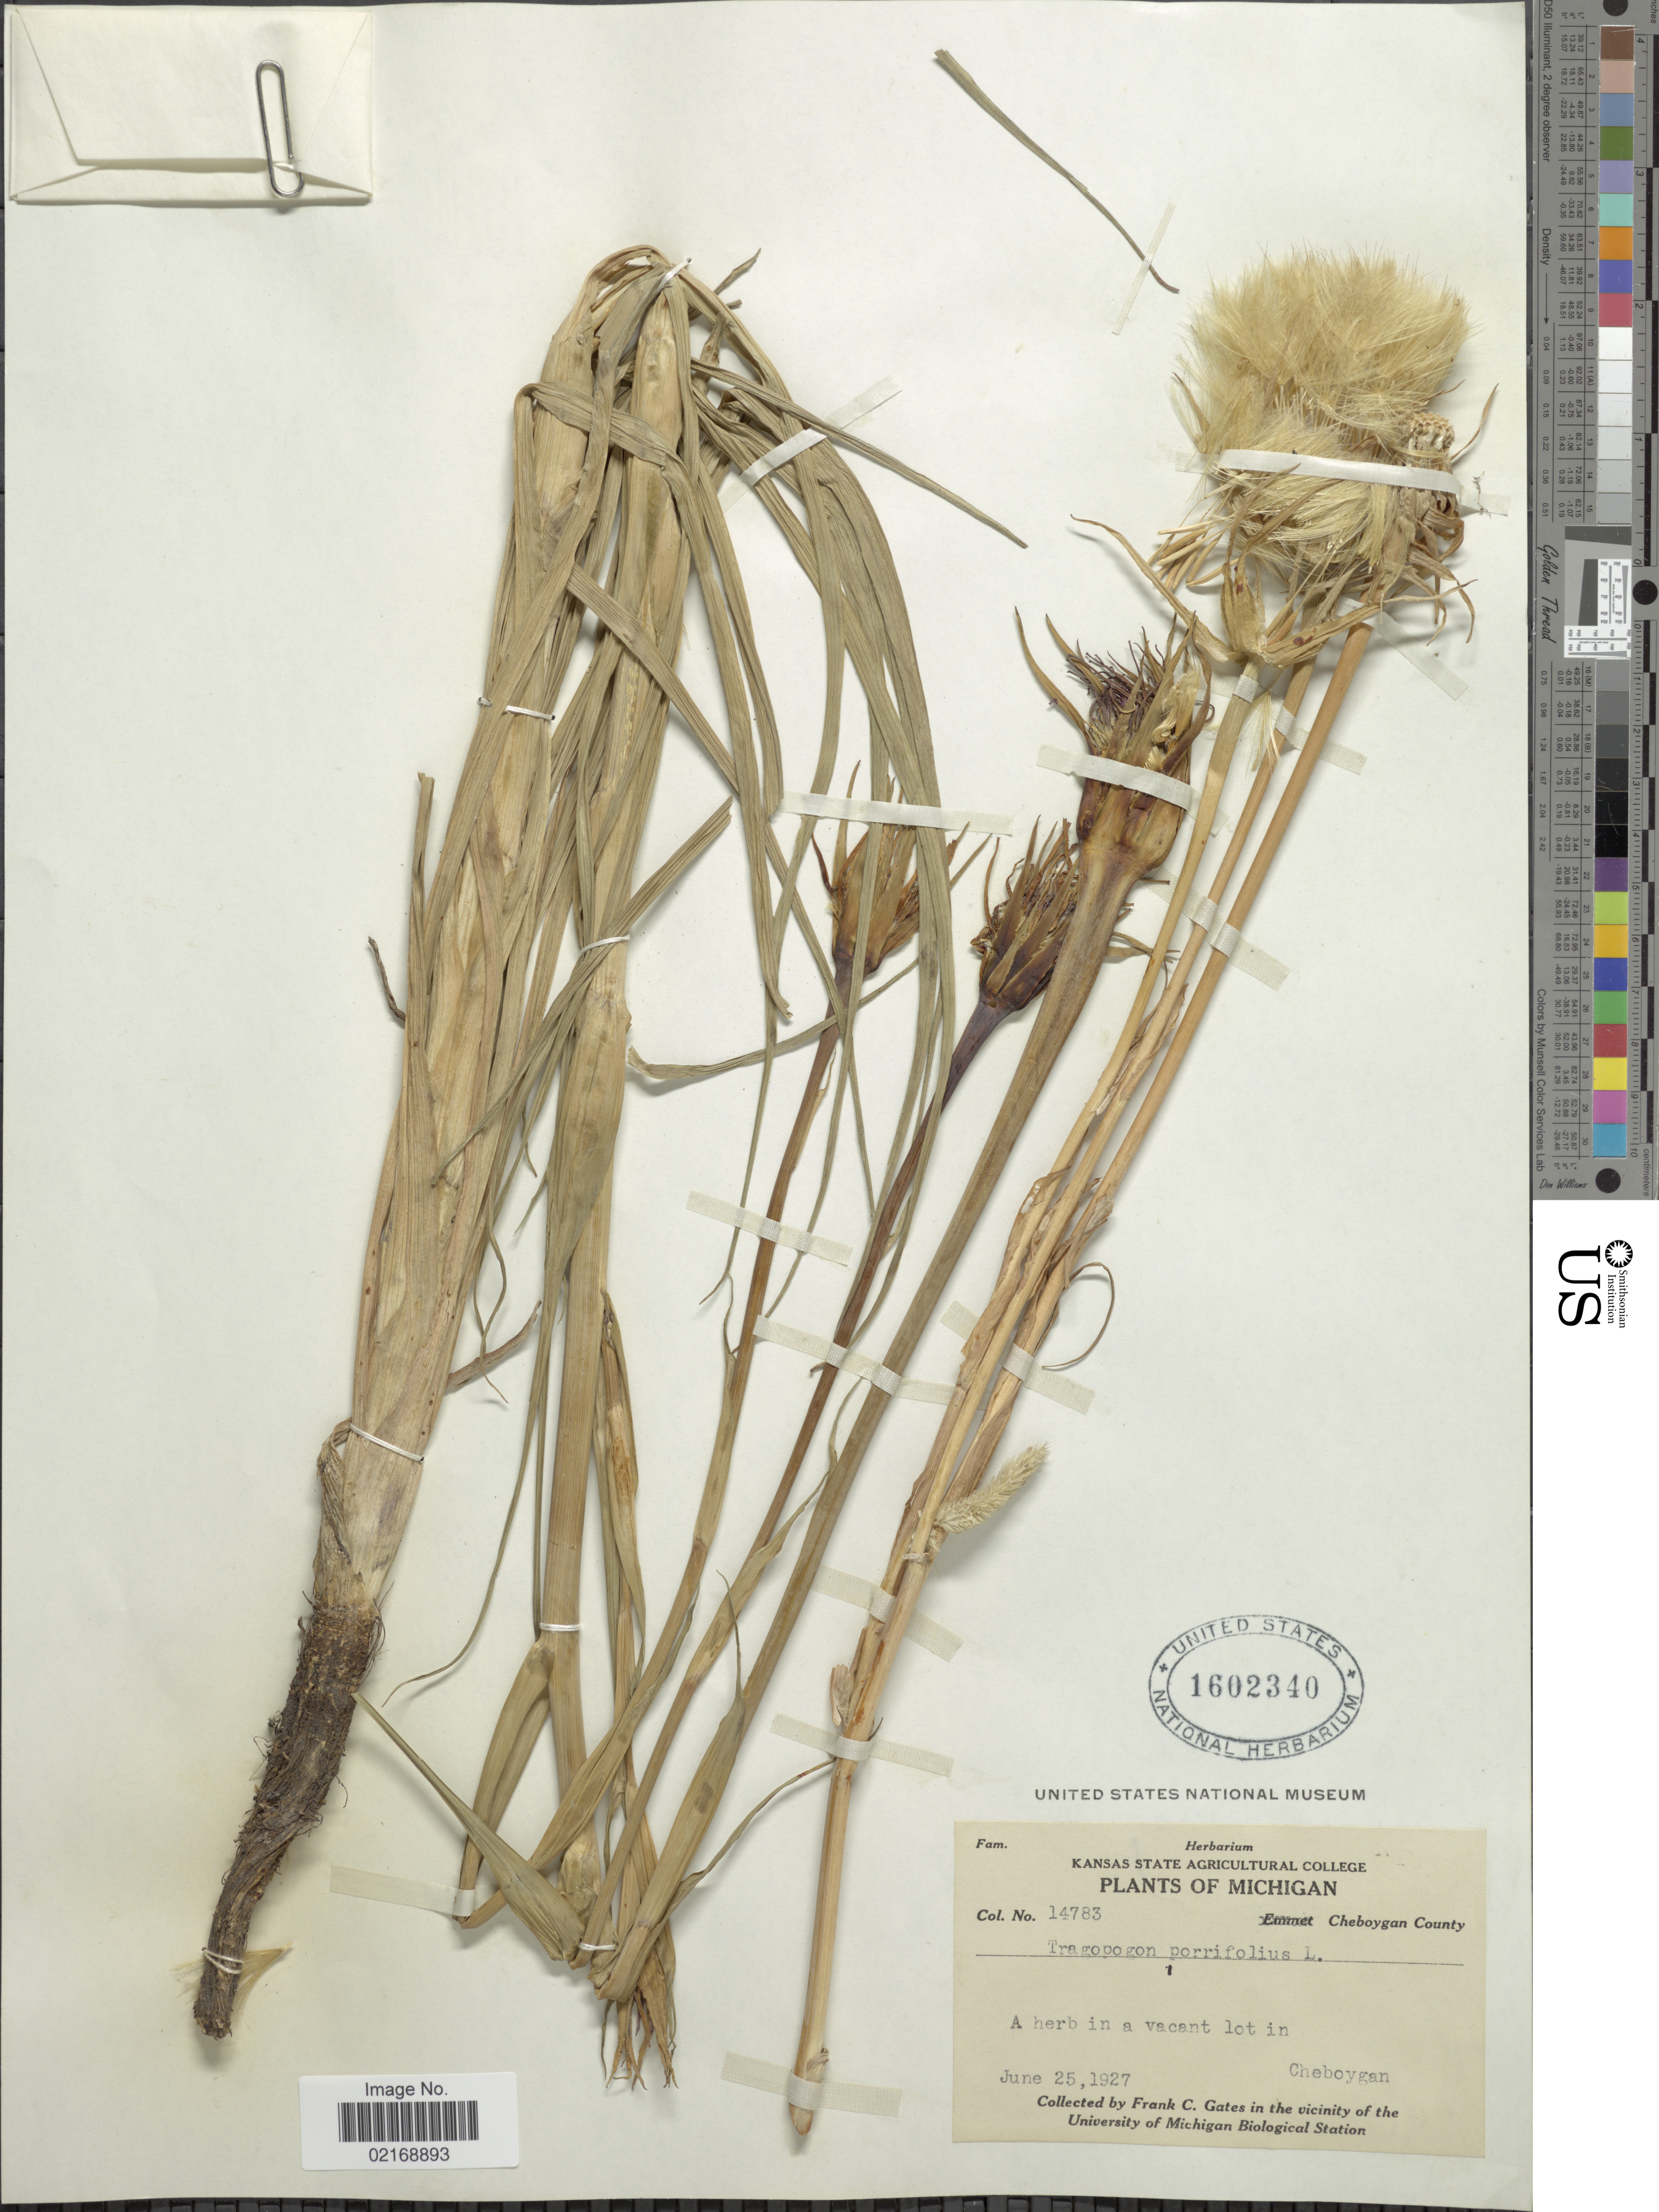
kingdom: Plantae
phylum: Tracheophyta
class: Magnoliopsida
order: Asterales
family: Asteraceae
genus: Tragopogon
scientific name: Tragopogon porrifolius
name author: L.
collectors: F. C. Gates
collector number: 14783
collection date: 1927-06-25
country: United States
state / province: Michigan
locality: Cheboygan County. in a vacant lot in Cheboygan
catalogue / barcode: US 1602340